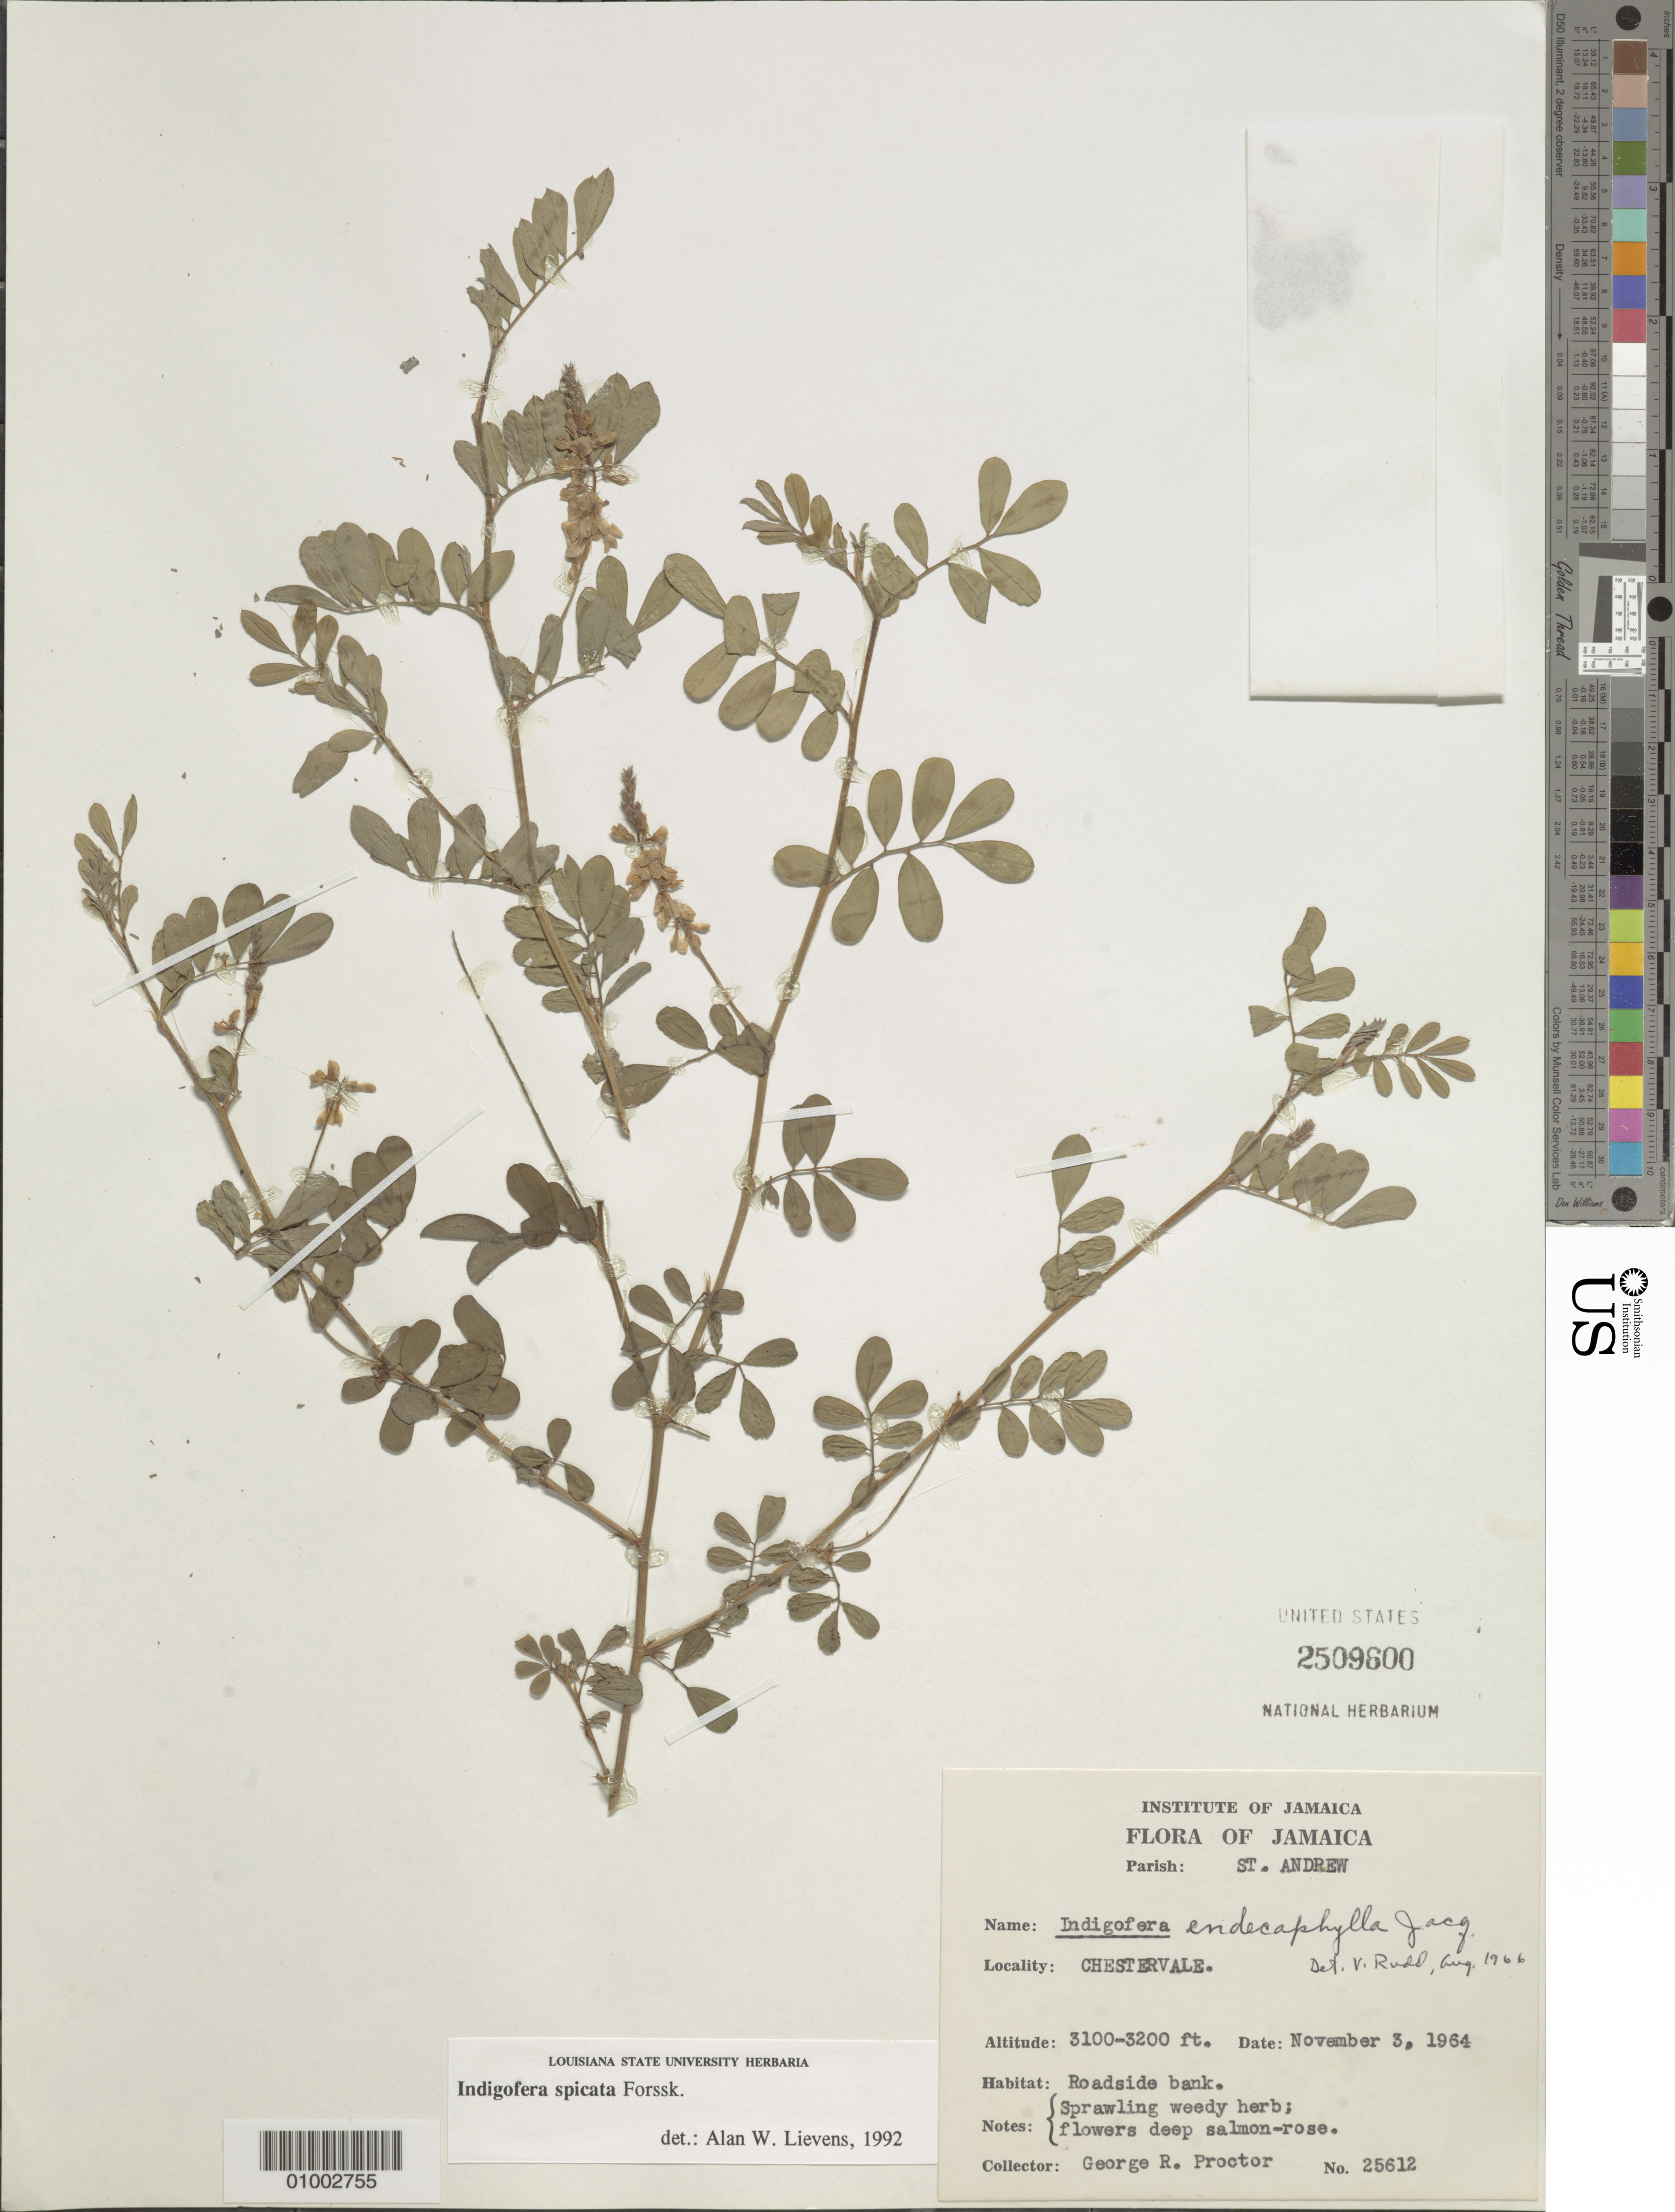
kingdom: Plantae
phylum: Tracheophyta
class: Magnoliopsida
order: Fabales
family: Fabaceae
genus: Indigofera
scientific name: Indigofera spicata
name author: Forssk.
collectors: G. R. Proctor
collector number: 25612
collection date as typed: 03 Nov 1964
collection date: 1964-11-03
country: Jamaica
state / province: Saint Andrew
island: Jamaica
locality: Chestervale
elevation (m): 945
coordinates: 0 N, 0 E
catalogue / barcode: US 2509600